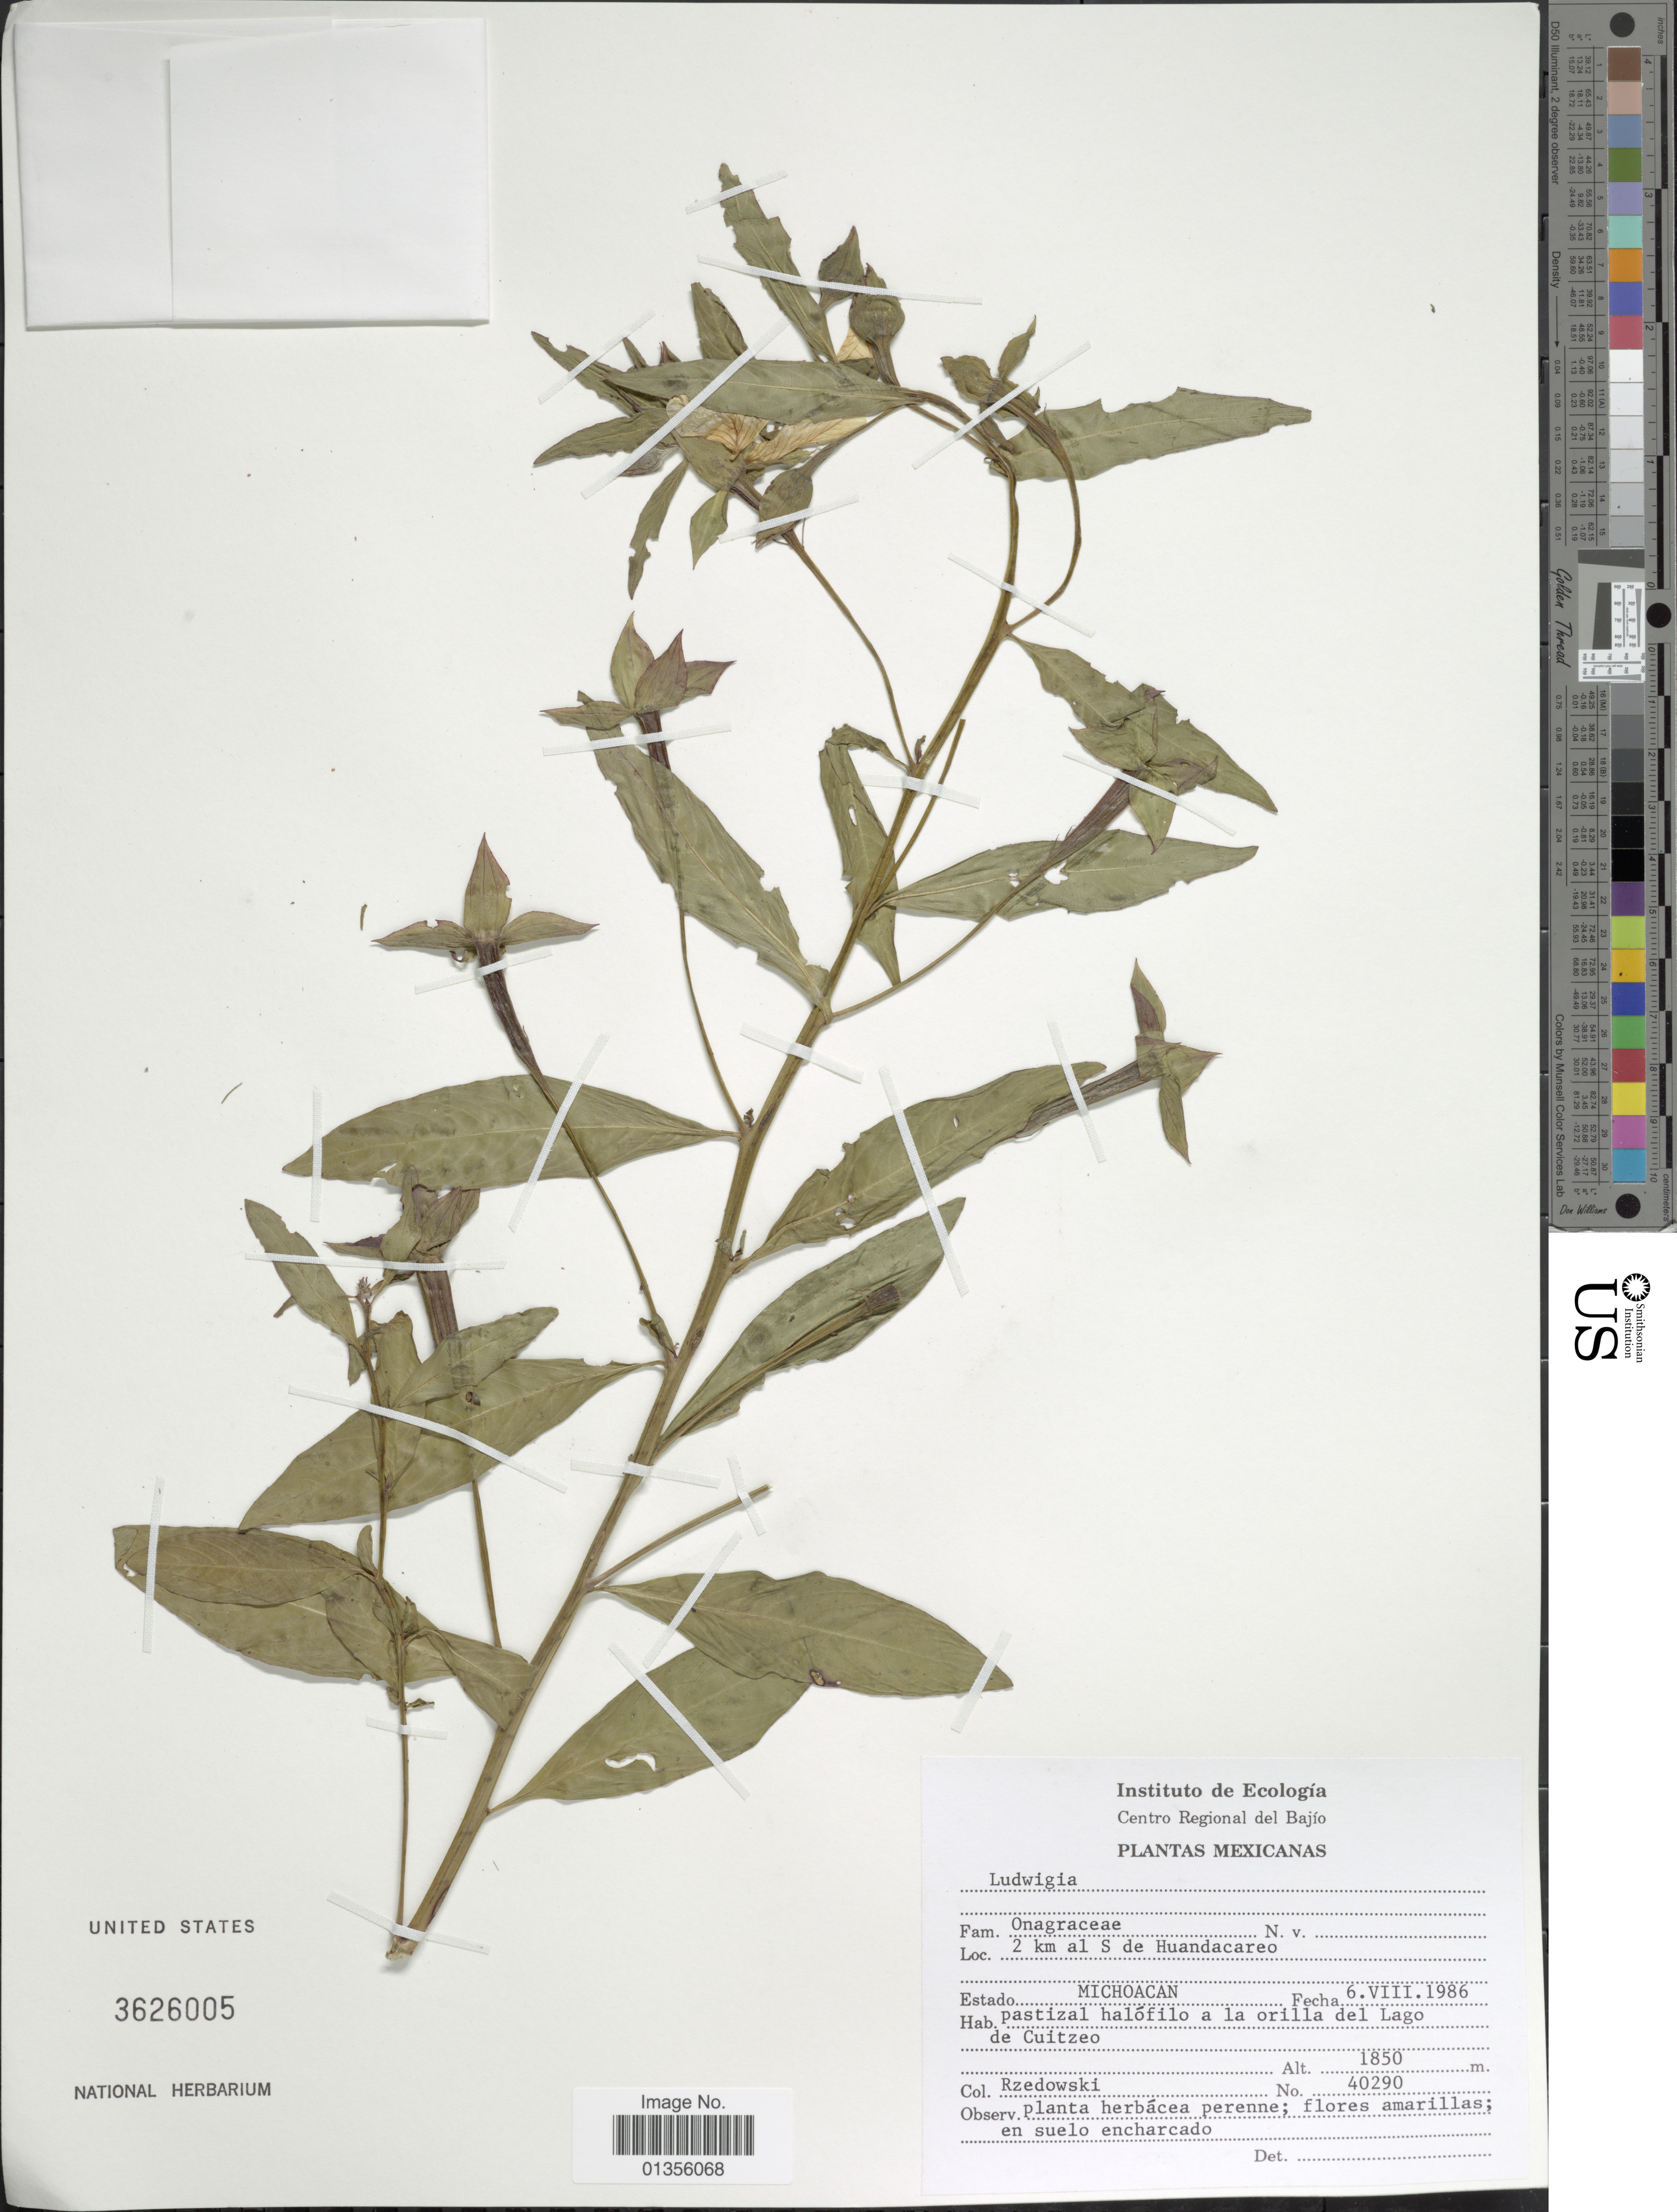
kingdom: Plantae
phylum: Tracheophyta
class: Magnoliopsida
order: Myrtales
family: Onagraceae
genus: Ludwigia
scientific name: Ludwigia sp.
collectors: Rzedowski, --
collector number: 40290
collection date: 1986-08-06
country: Mexico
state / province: Michoacán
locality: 2 km al S de Huandacareo. Estado Michoacan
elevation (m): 1850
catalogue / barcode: US 3626005